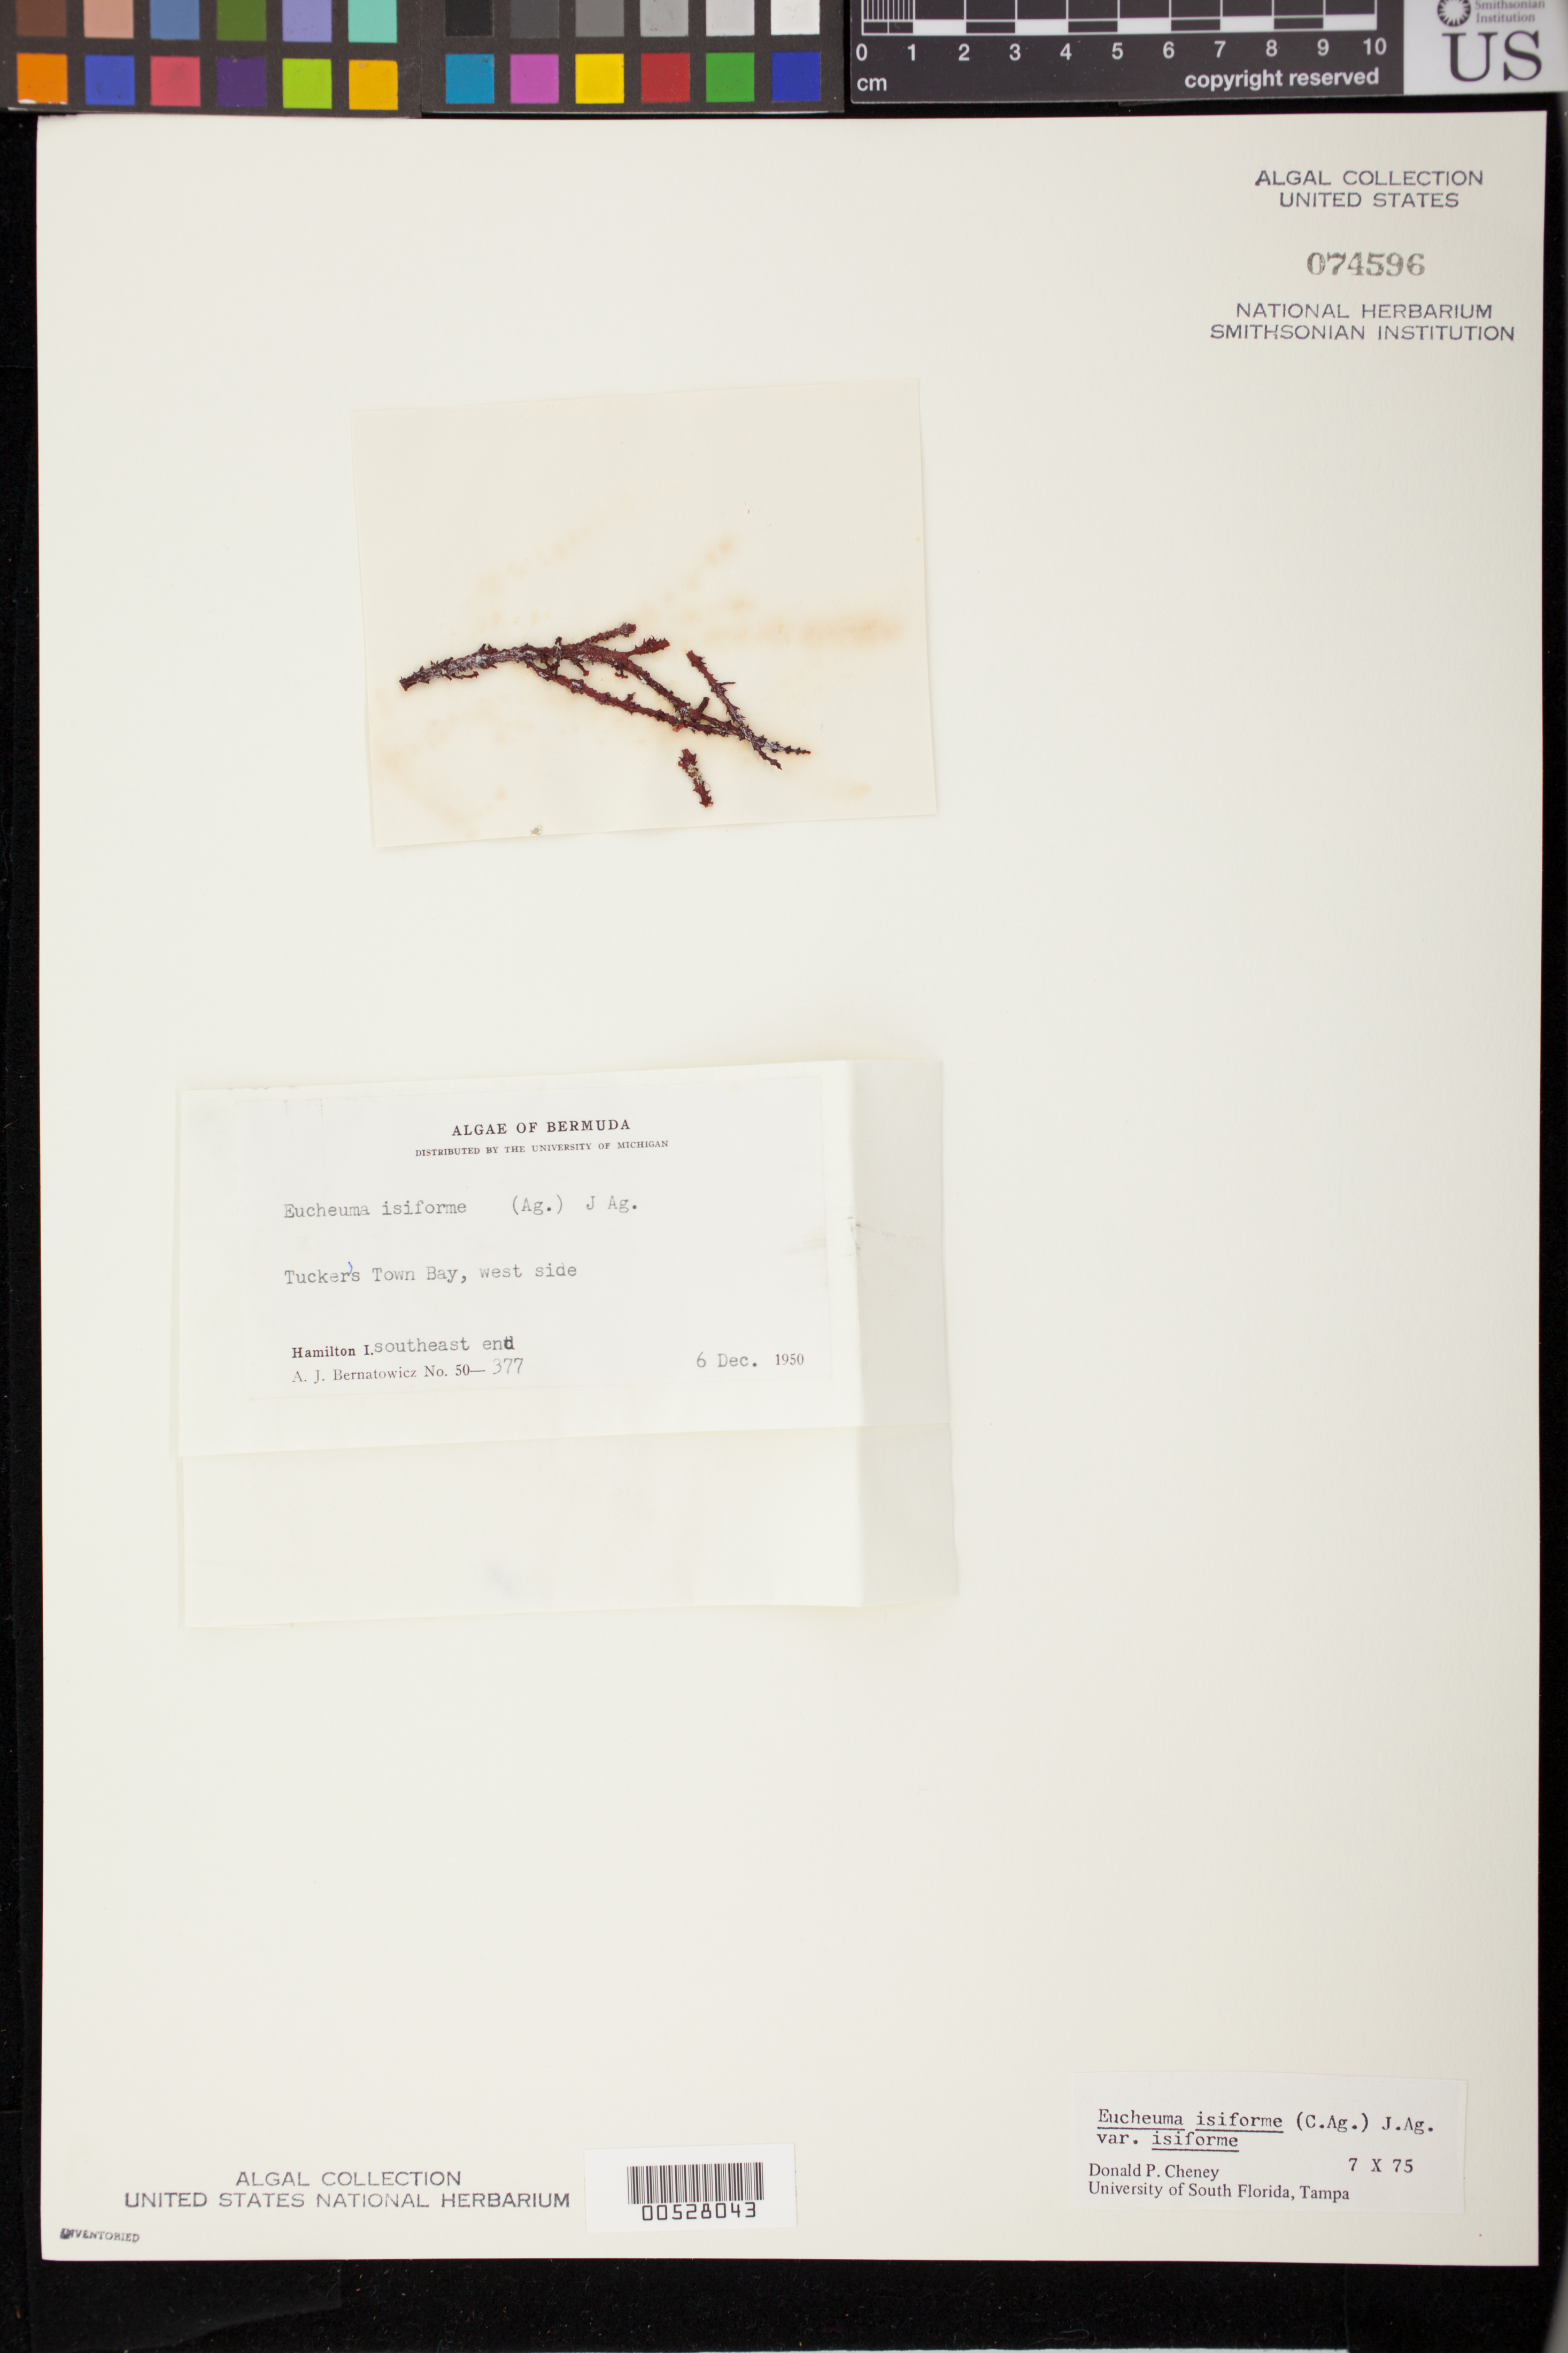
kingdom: Plantae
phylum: Rhodophyta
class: Florideophyceae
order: Gigartinales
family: Solieriaceae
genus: Eucheumatopsis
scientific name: Eucheumatopsis isiformis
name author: (C. Agardh) M.L. Núñez-Resendiz et al.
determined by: Algae name updating Project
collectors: A. Bernatowicz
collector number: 50-377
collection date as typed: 06 Dec 1950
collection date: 1950-12-06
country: Bermuda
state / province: Saint George's (parish)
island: Bermuda Island (Hamilton Island)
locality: Tucker's Town Bay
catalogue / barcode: US 74596